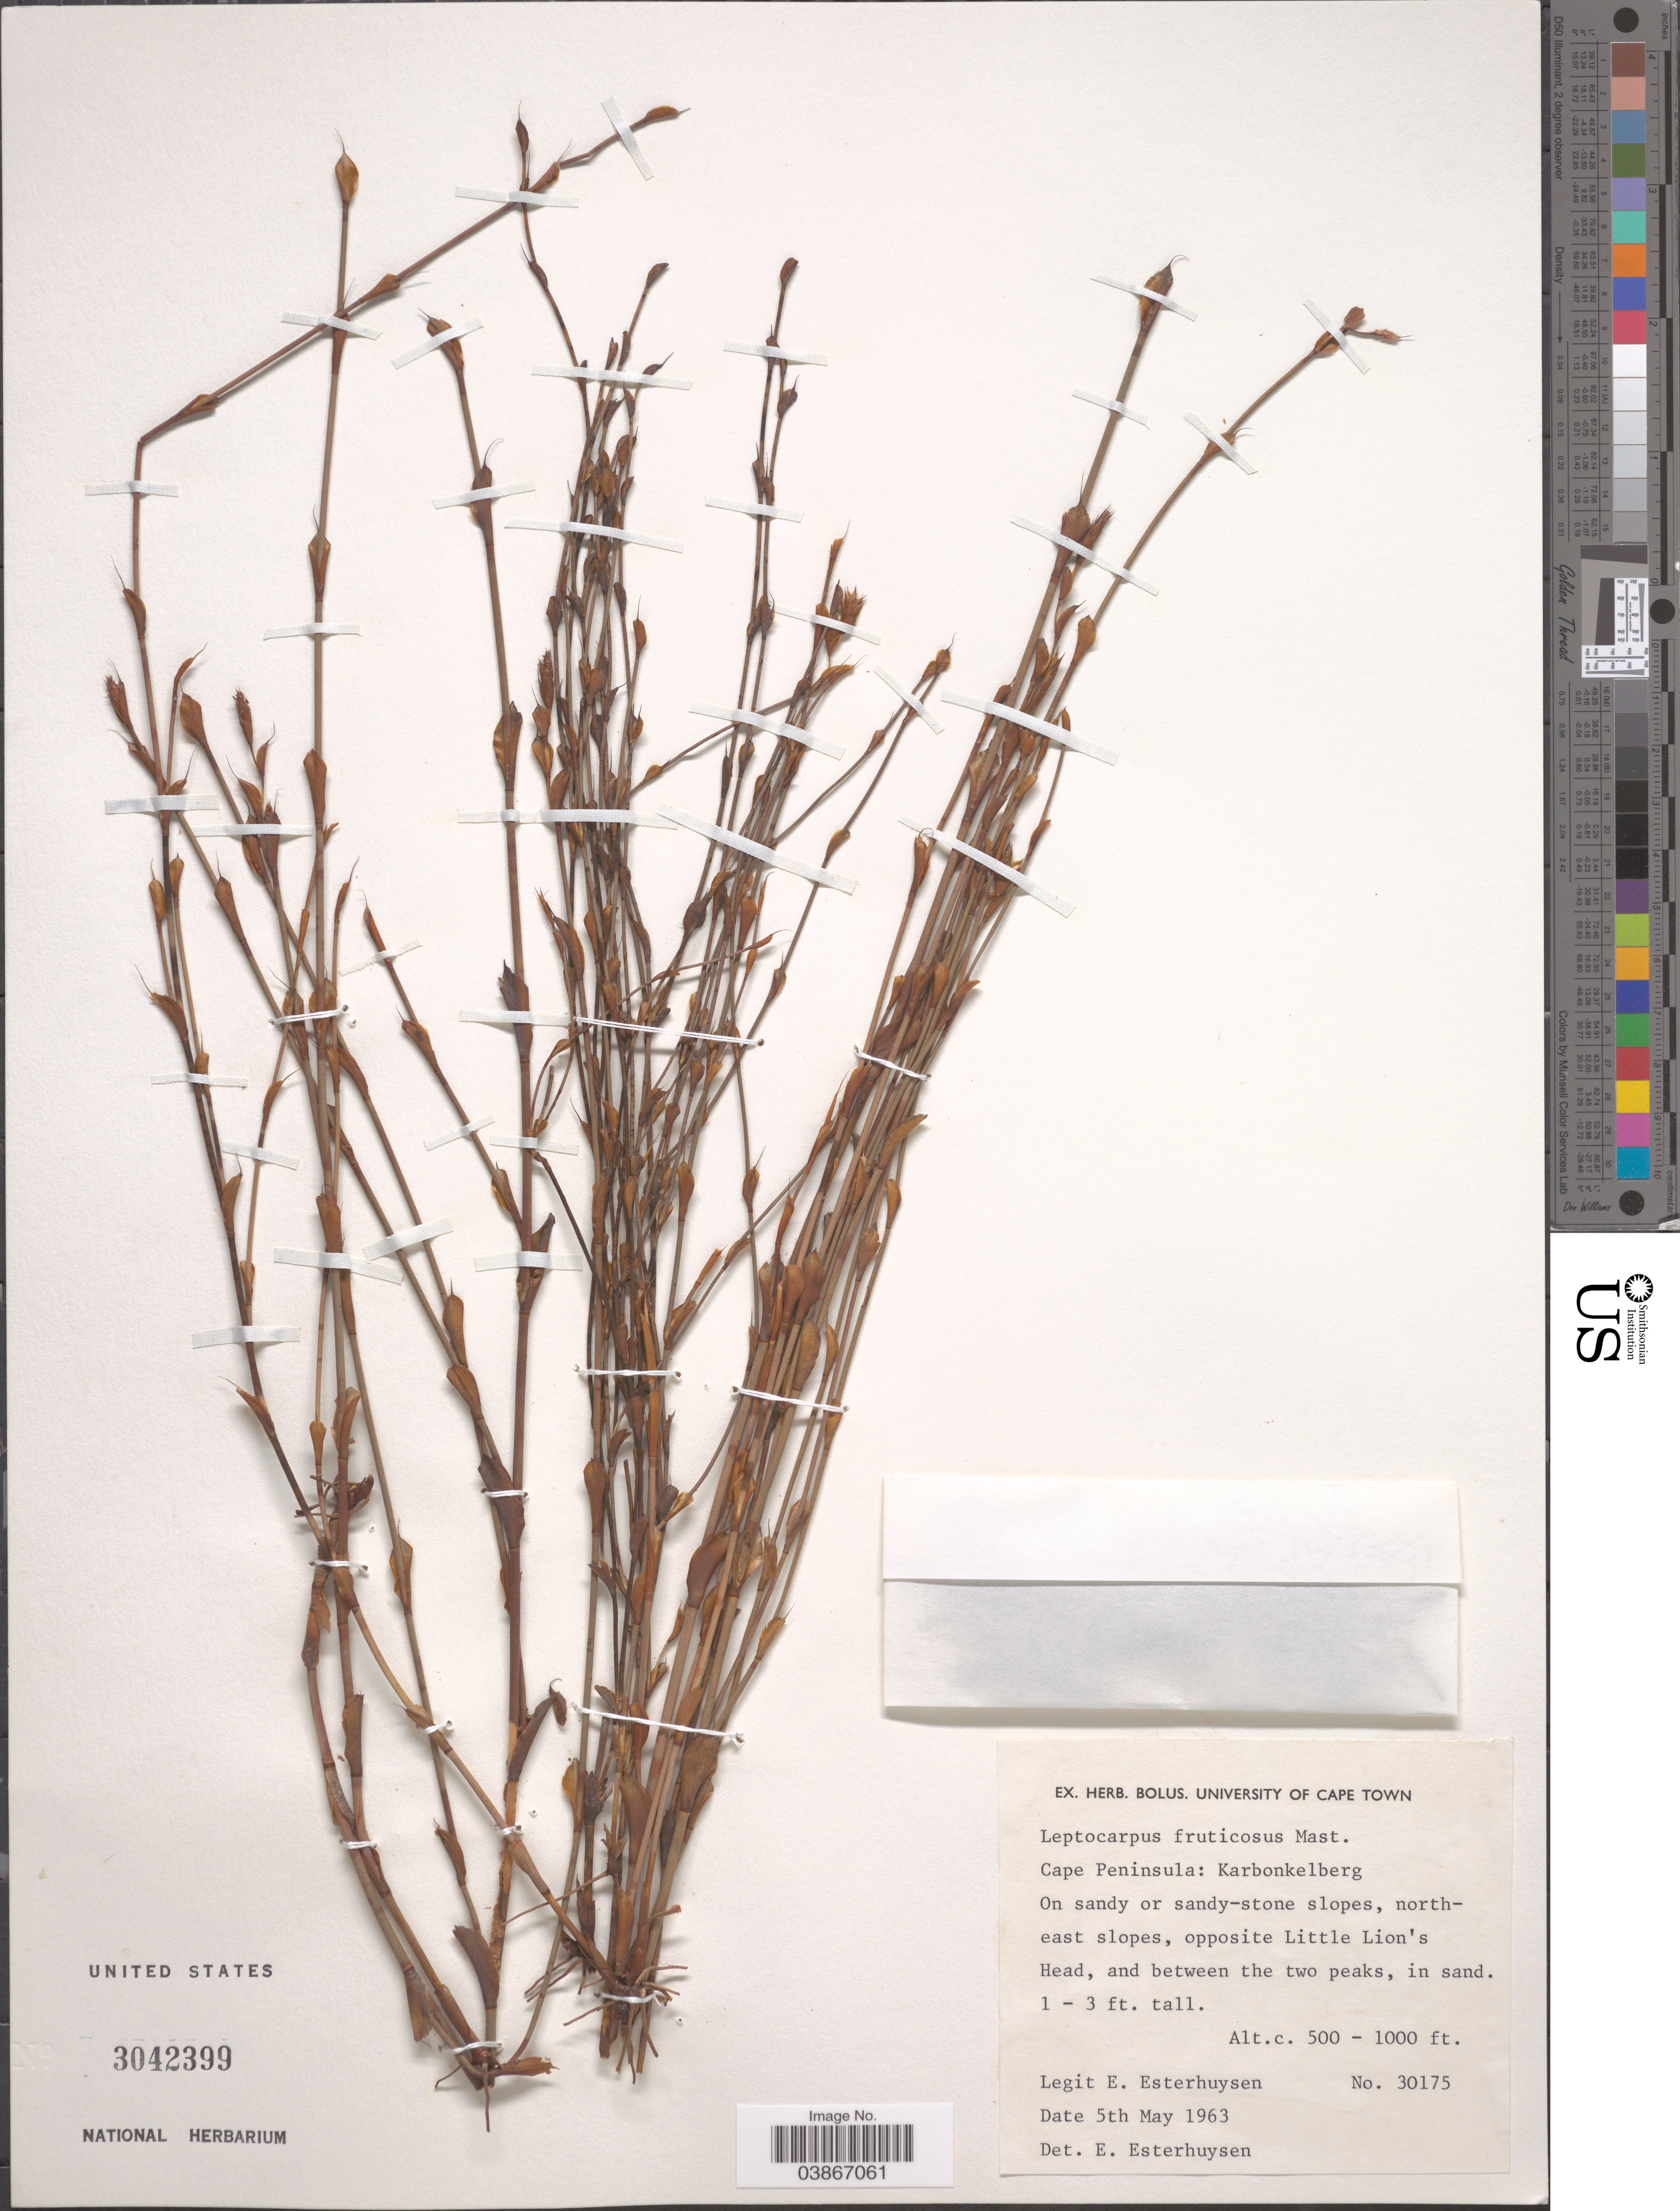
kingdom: Plantae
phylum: Tracheophyta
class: Liliopsida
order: Poales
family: Restionaceae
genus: Leptocarpus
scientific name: Leptocarpus fruticosus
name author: Mast.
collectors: E. E. Esterhuysen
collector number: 30175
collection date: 1963-05-05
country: South Africa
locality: Cape Peninsula: Karbonkelberg. North-east slopes, opposite Little Lion's Head, and between the two peaks.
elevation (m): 152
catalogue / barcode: US 3042399